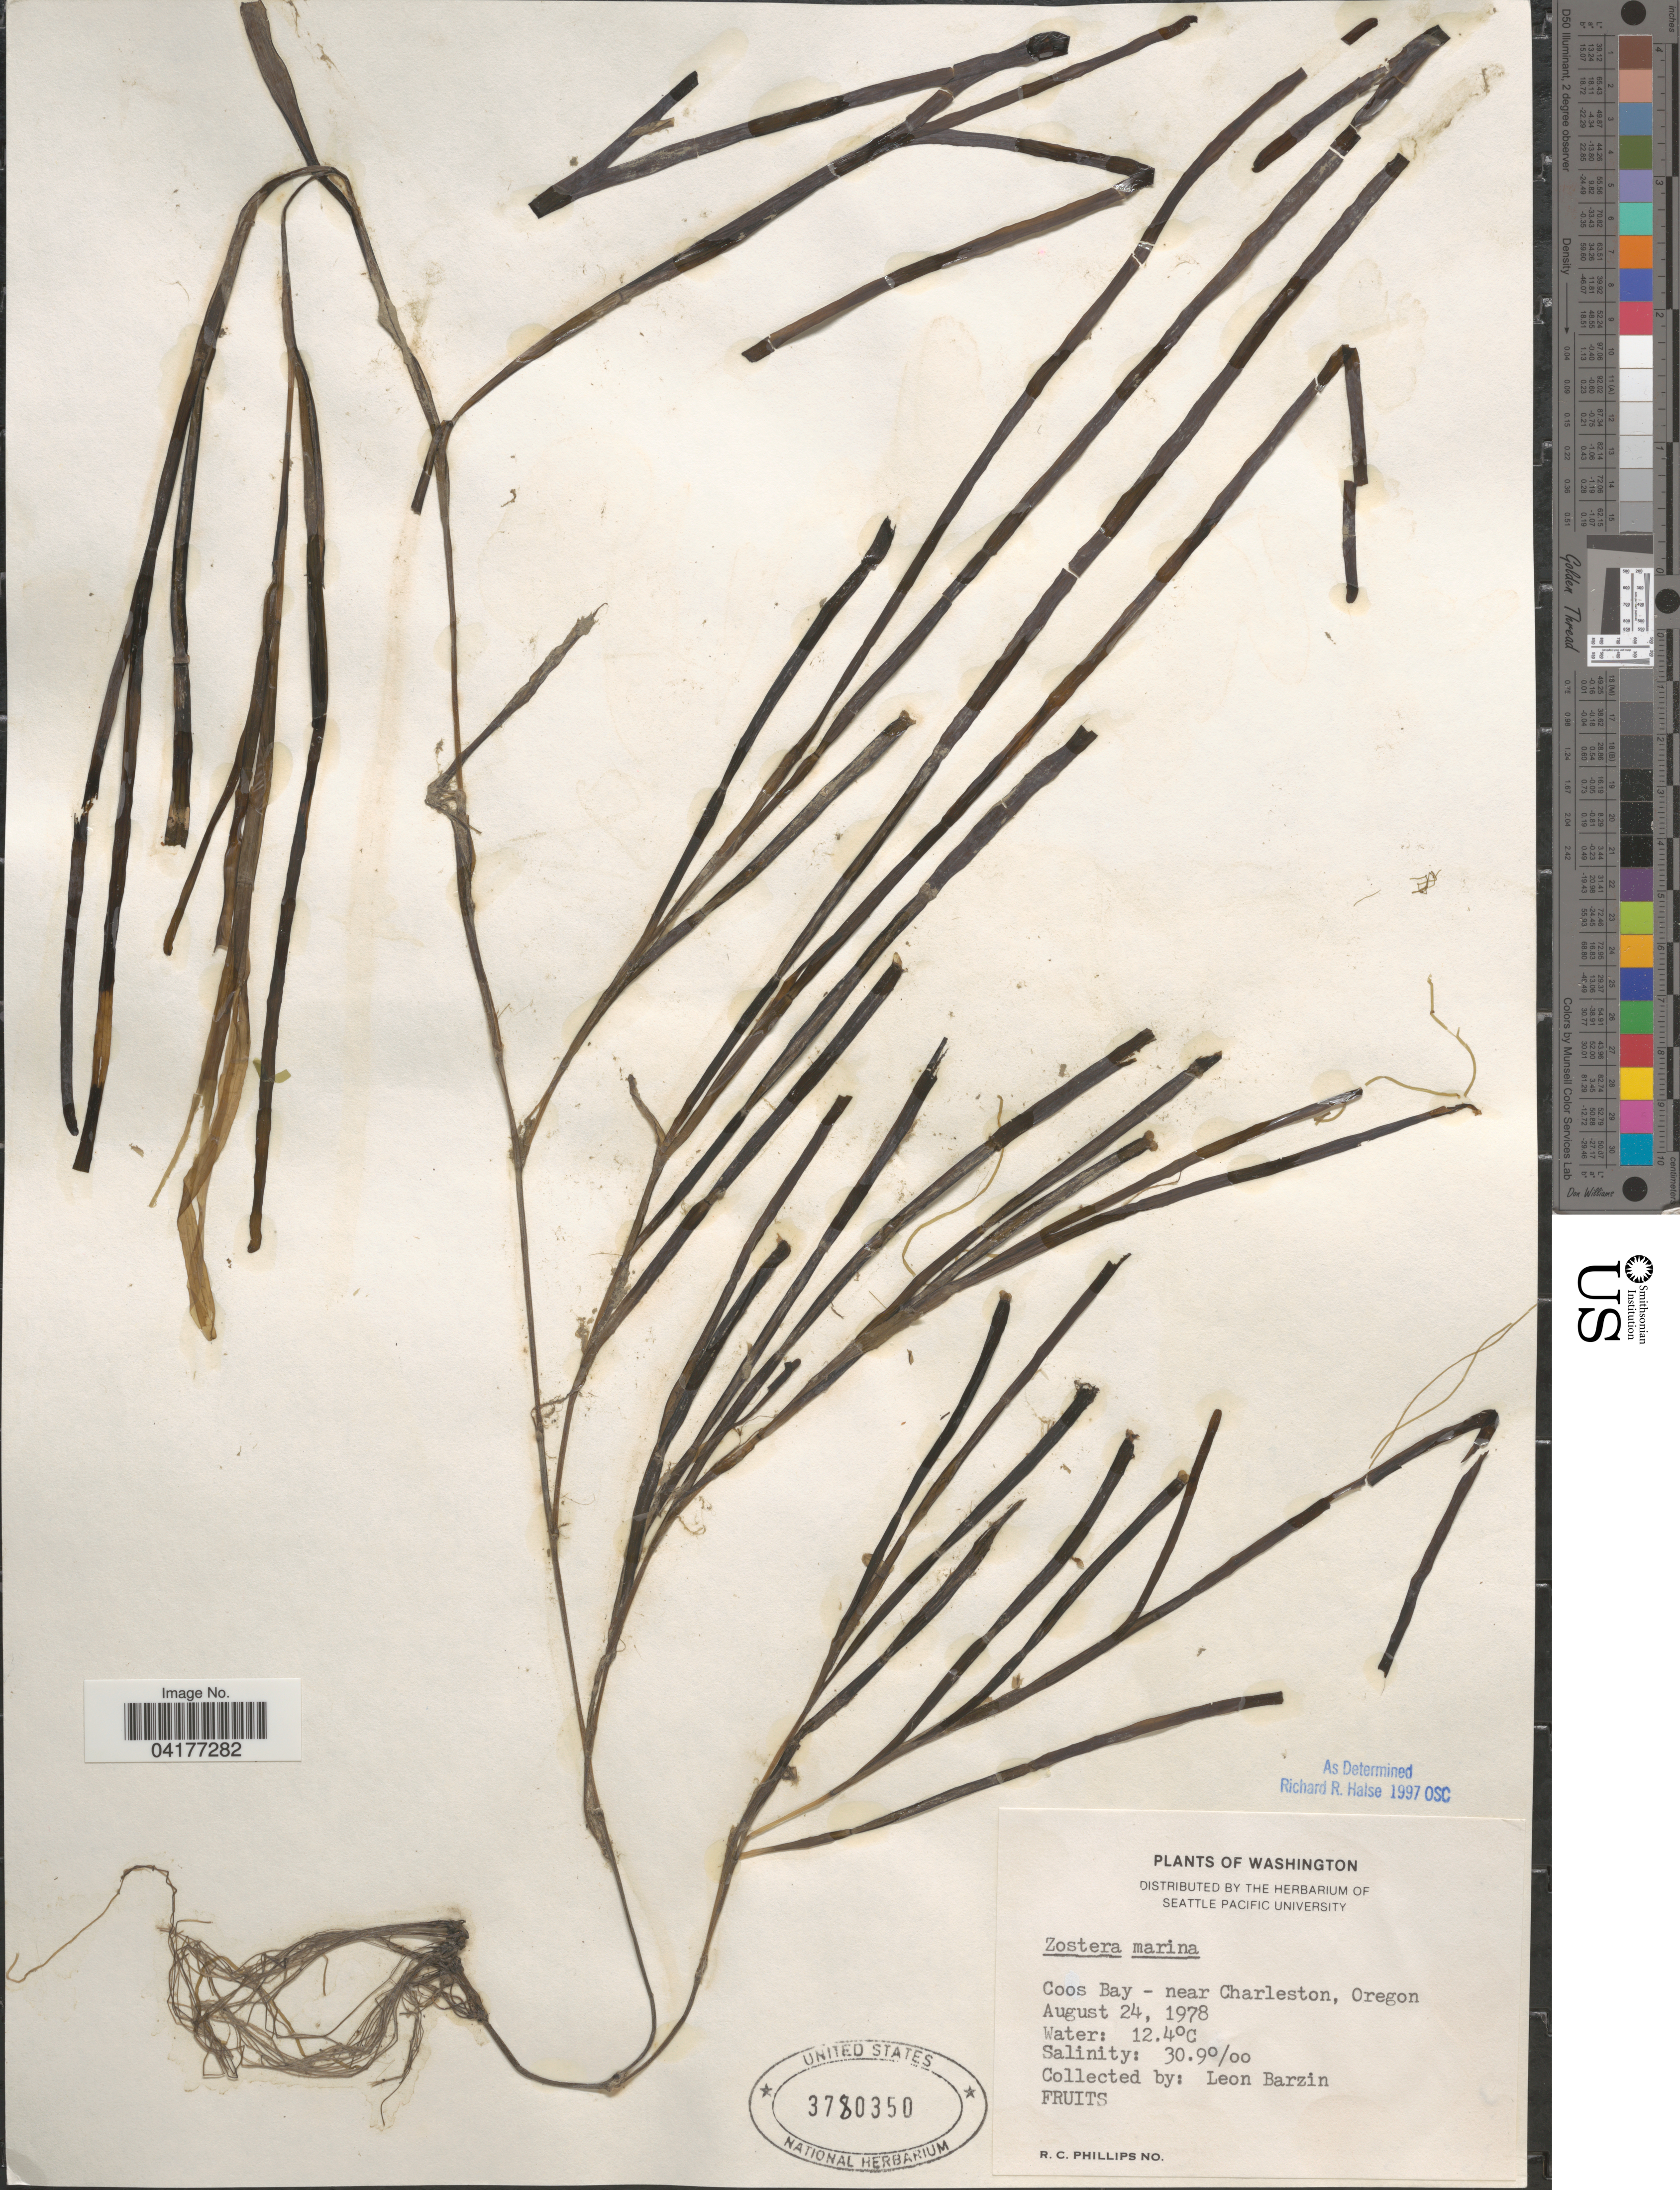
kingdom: Plantae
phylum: Tracheophyta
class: Liliopsida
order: Alismatales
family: Zosteraceae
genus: Zostera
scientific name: Zostera marina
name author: L.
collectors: L. Barzin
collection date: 1978-08-24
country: United States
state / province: Oregon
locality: Coos Bay - near Charleston.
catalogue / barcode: US 3780350